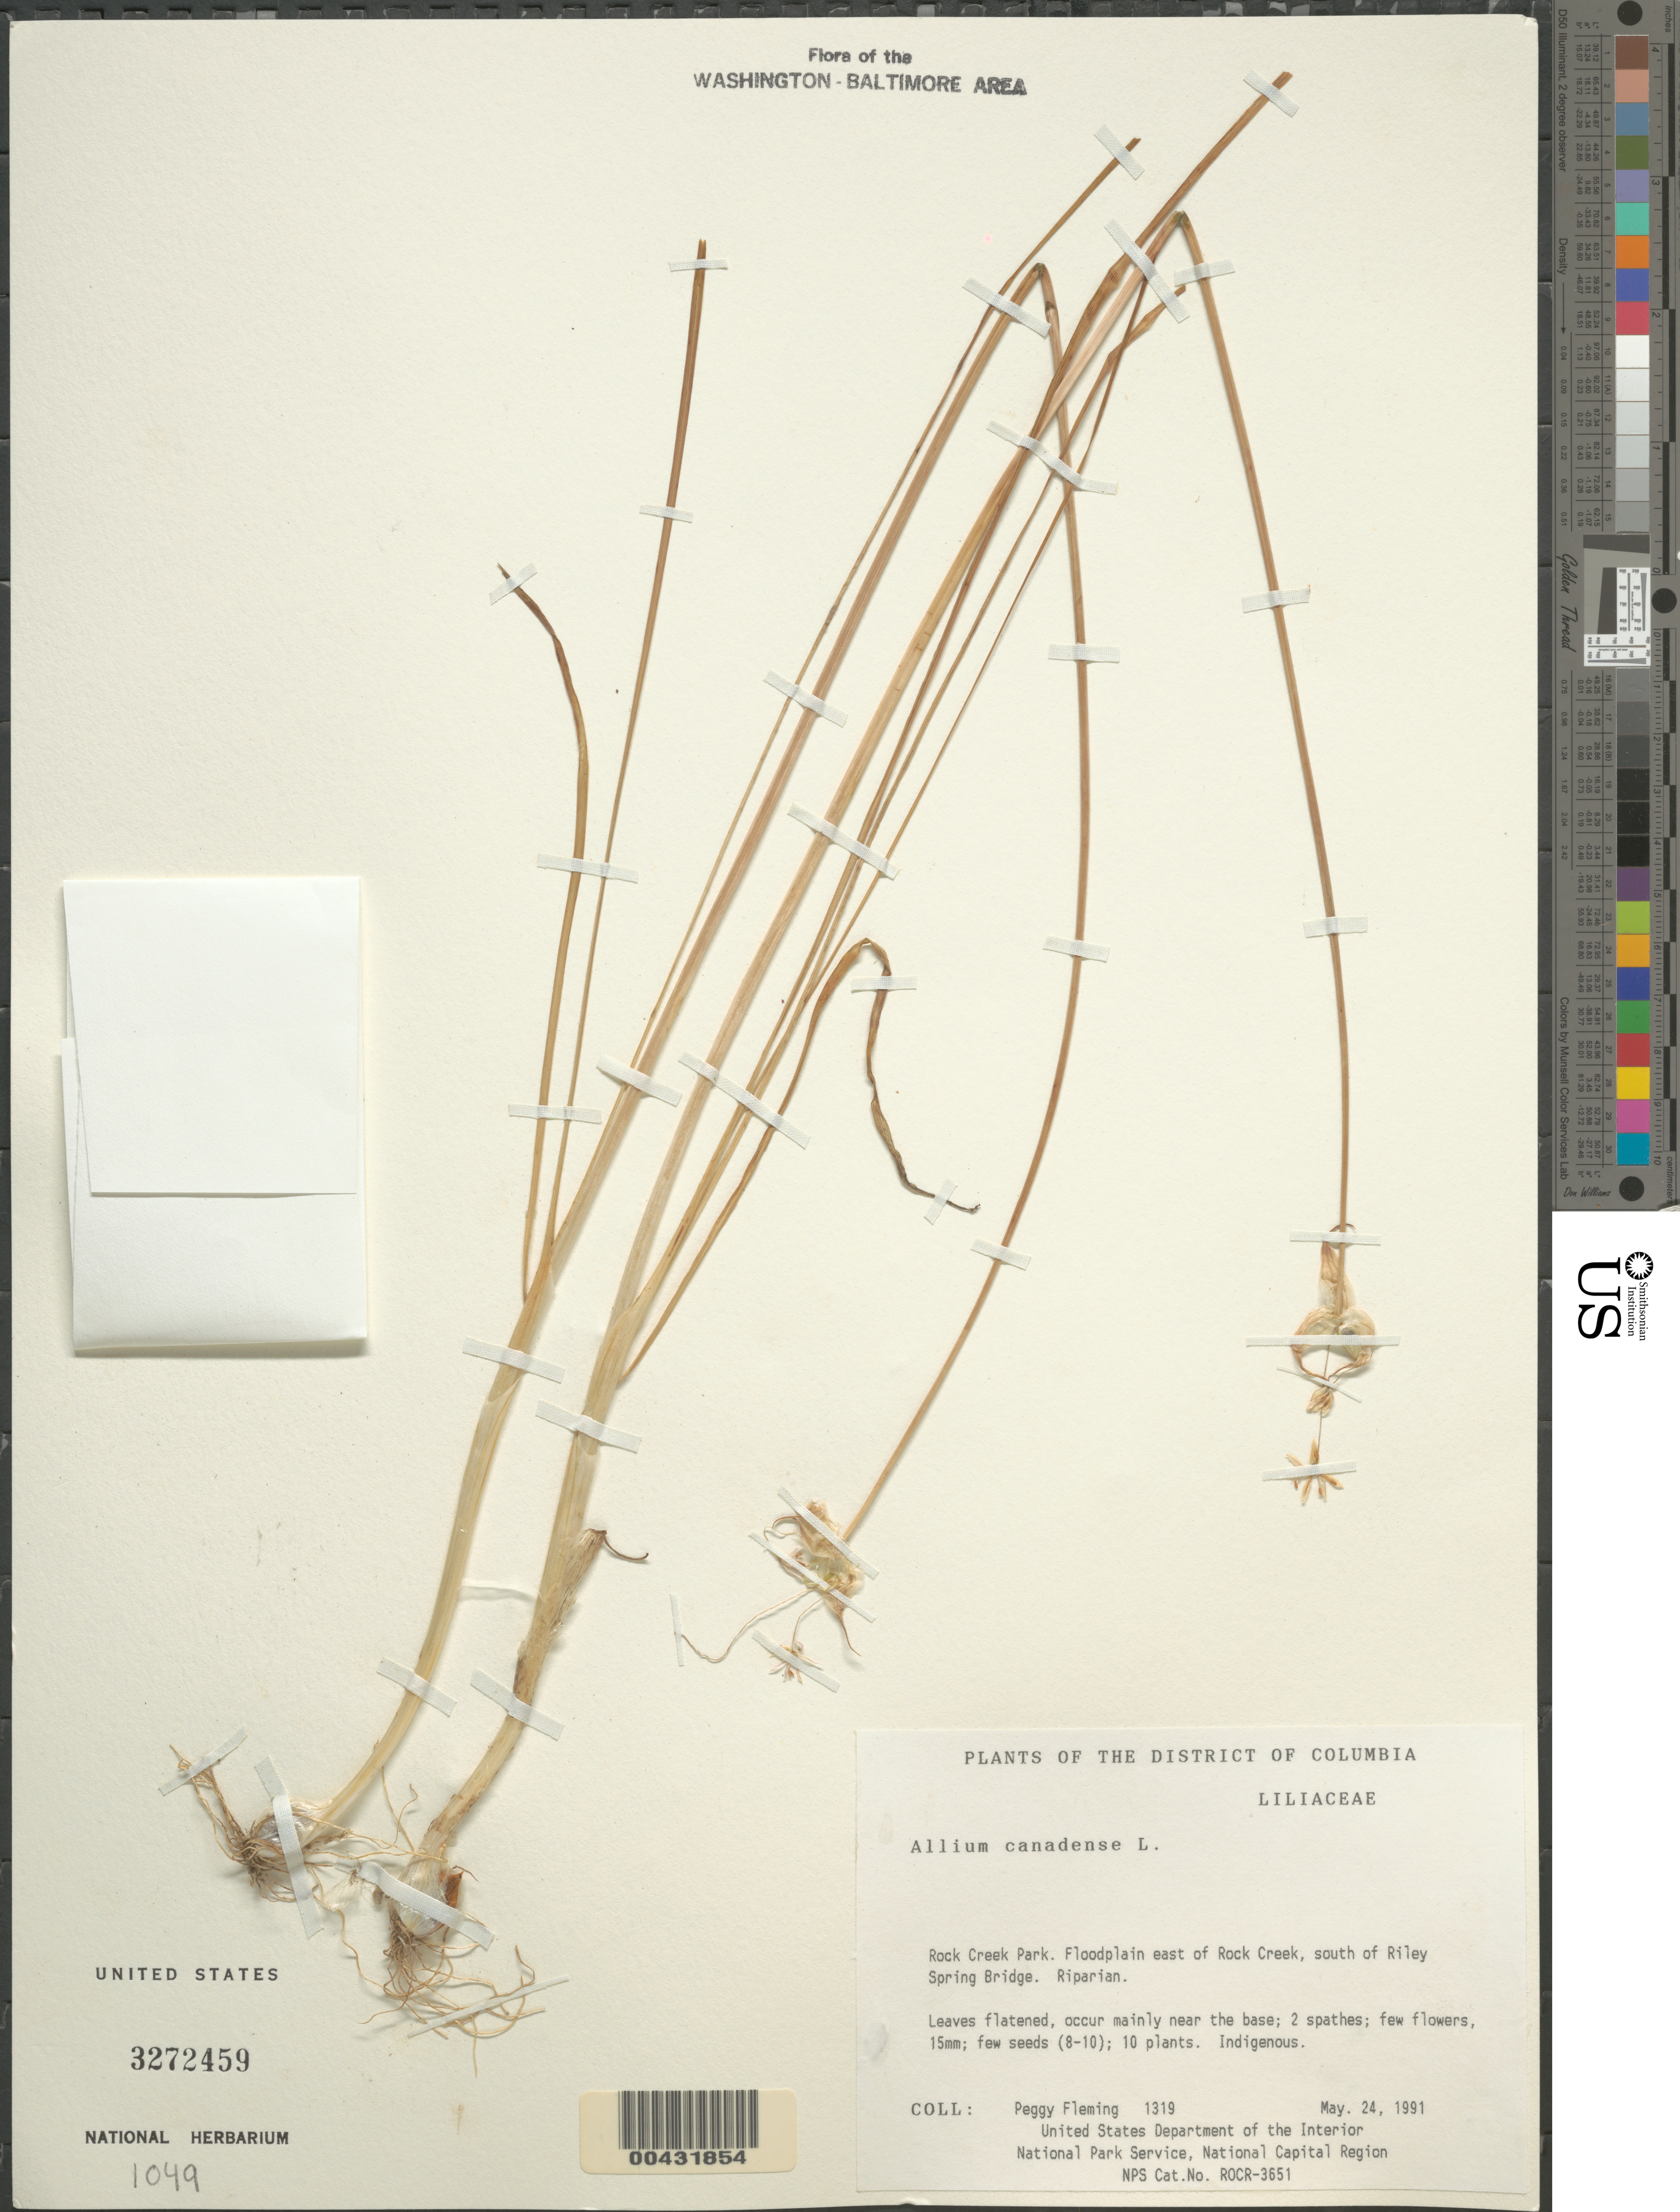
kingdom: Plantae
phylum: Tracheophyta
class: Liliopsida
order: Asparagales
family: Amaryllidaceae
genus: Allium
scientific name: Allium canadense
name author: L.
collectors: P. Fleming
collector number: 1319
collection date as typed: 24 May 1991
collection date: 1991-05-24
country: United States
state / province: District of Columbia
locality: Rock Creek Park, E of Rock Creek S of Riley Spring Bridge Rock Creek Park and vicinity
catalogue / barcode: US 3272459